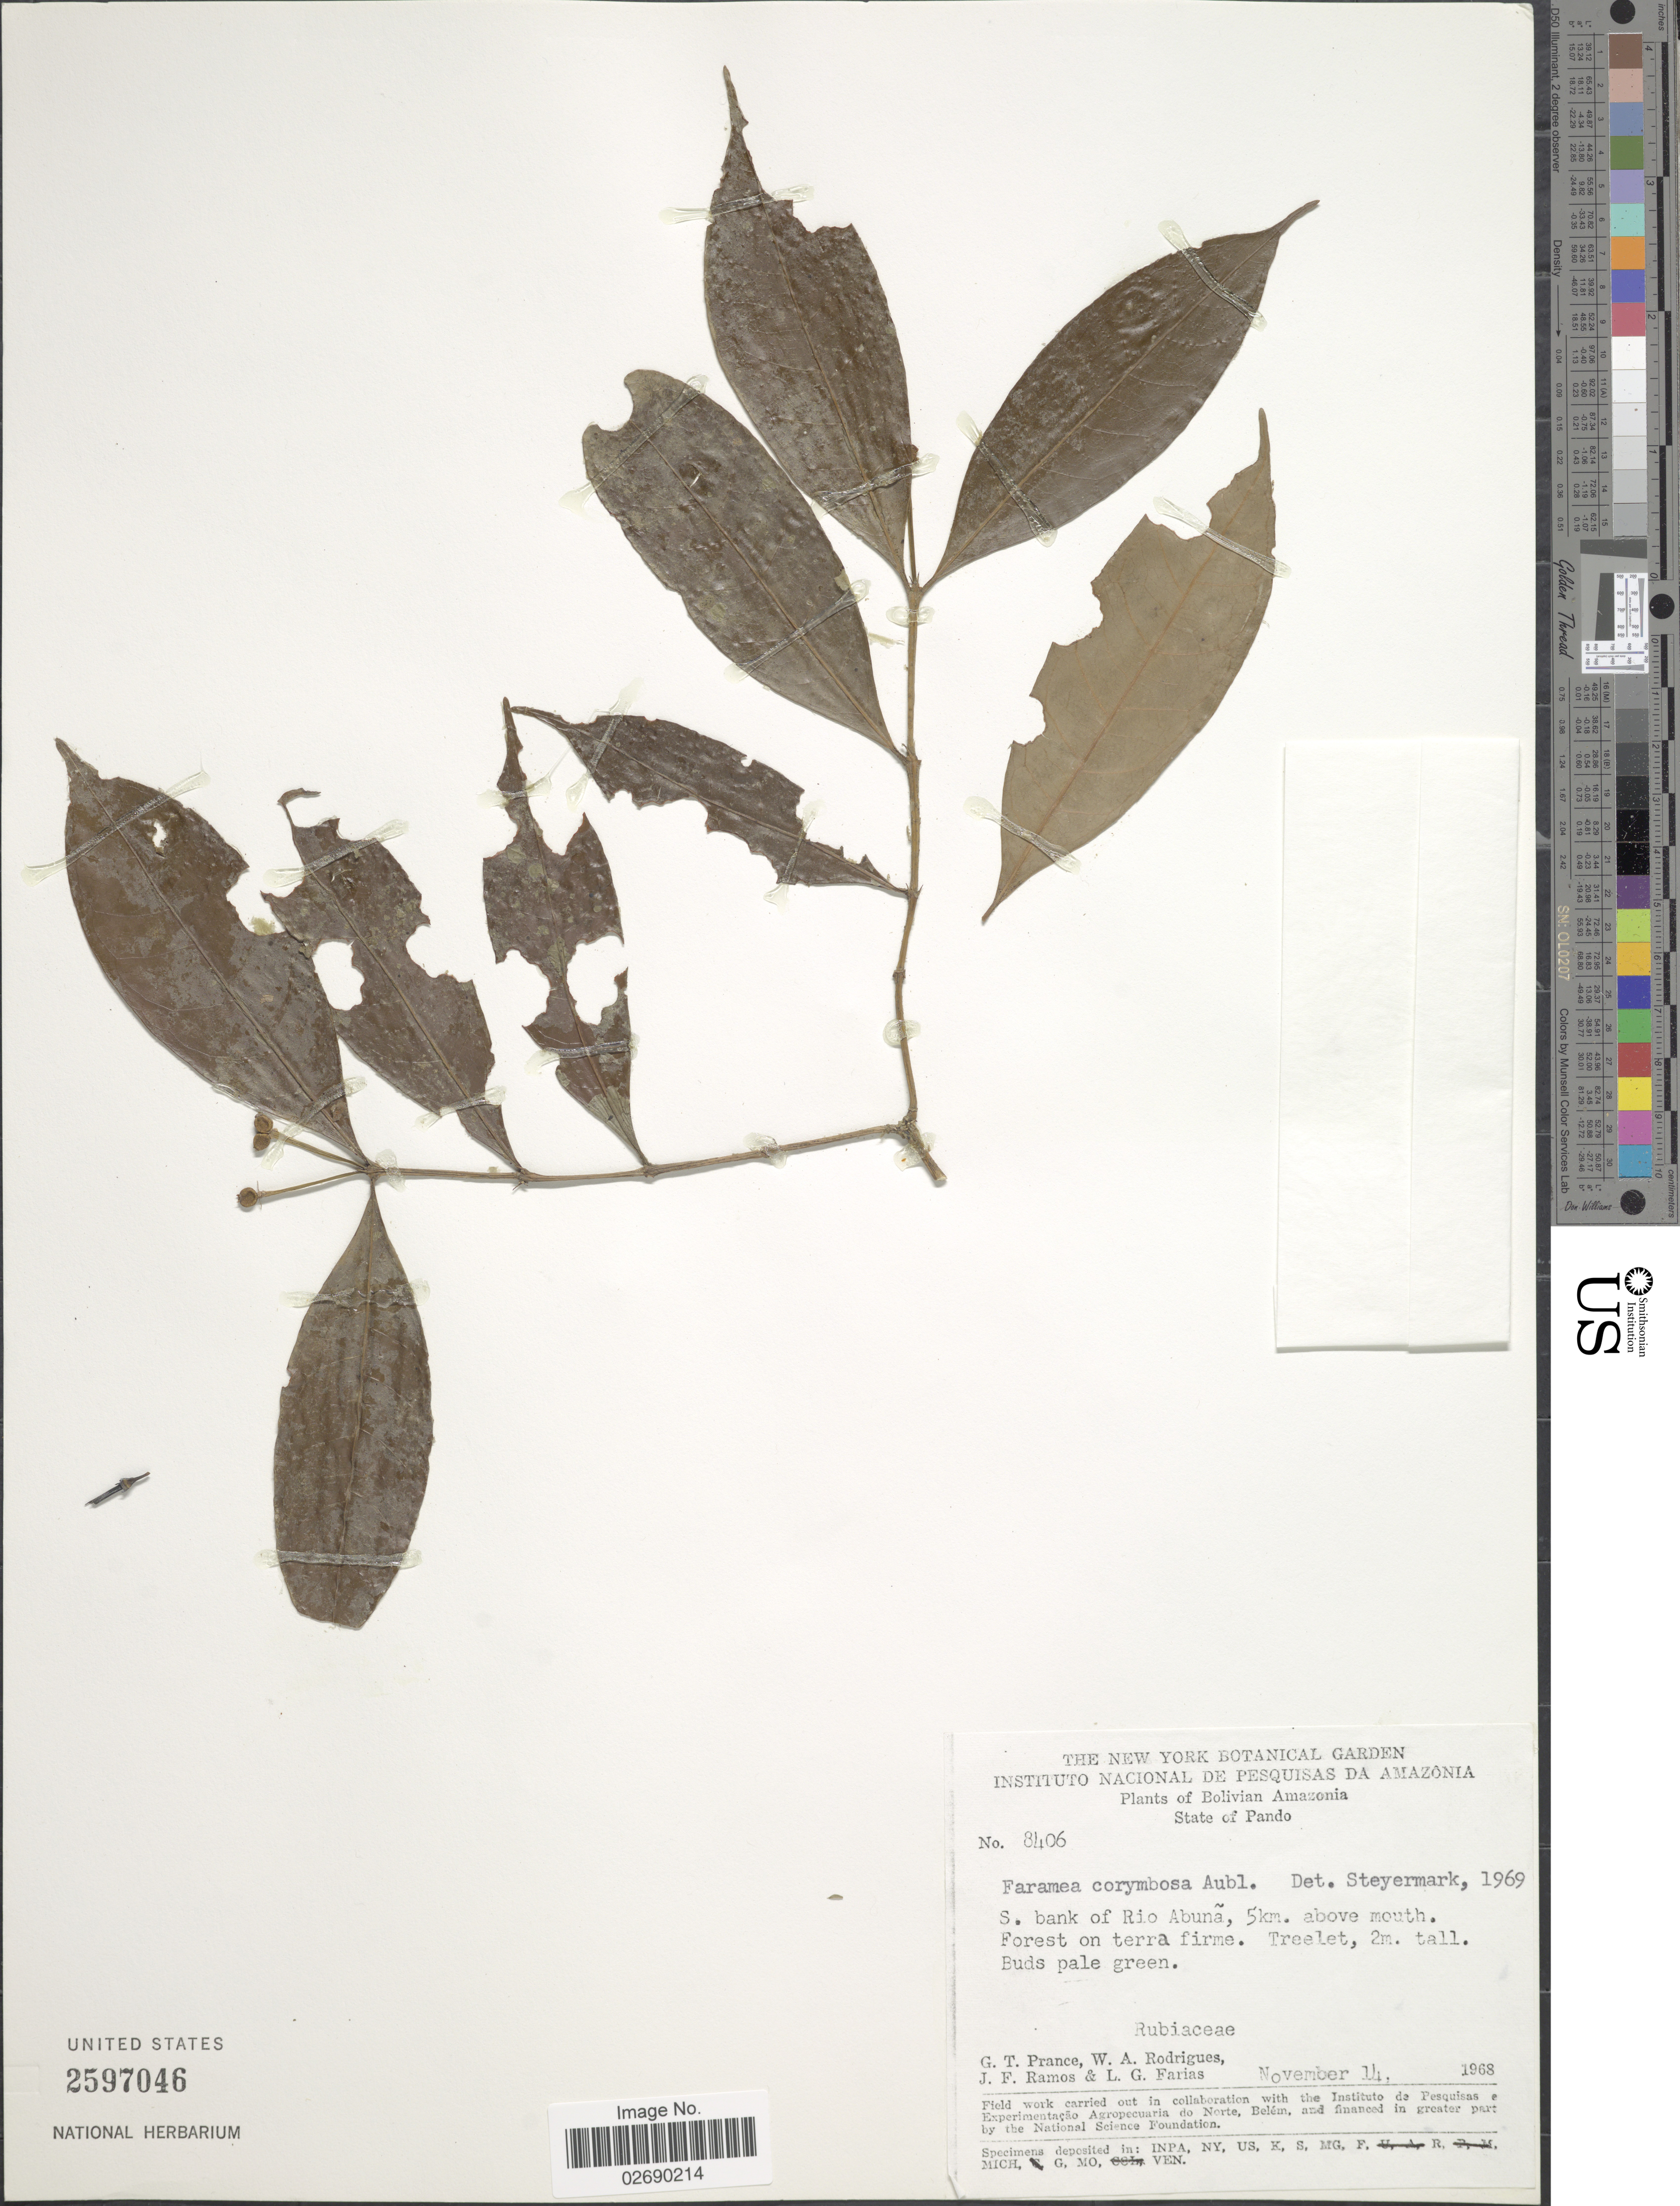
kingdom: Plantae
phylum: Tracheophyta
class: Magnoliopsida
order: Gentianales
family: Rubiaceae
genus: Faramea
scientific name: Faramea corymbosa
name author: Aubl.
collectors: G. T. Prance, W. A. Rodrigues, J. F. Ramos & L. G. Farias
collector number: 8406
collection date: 1968-11-14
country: Bolivia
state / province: Pando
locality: Bolivian Amazonia, S. bank of Rio Abuña, 5km above mouth. Forest on terra firme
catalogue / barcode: US 2597046